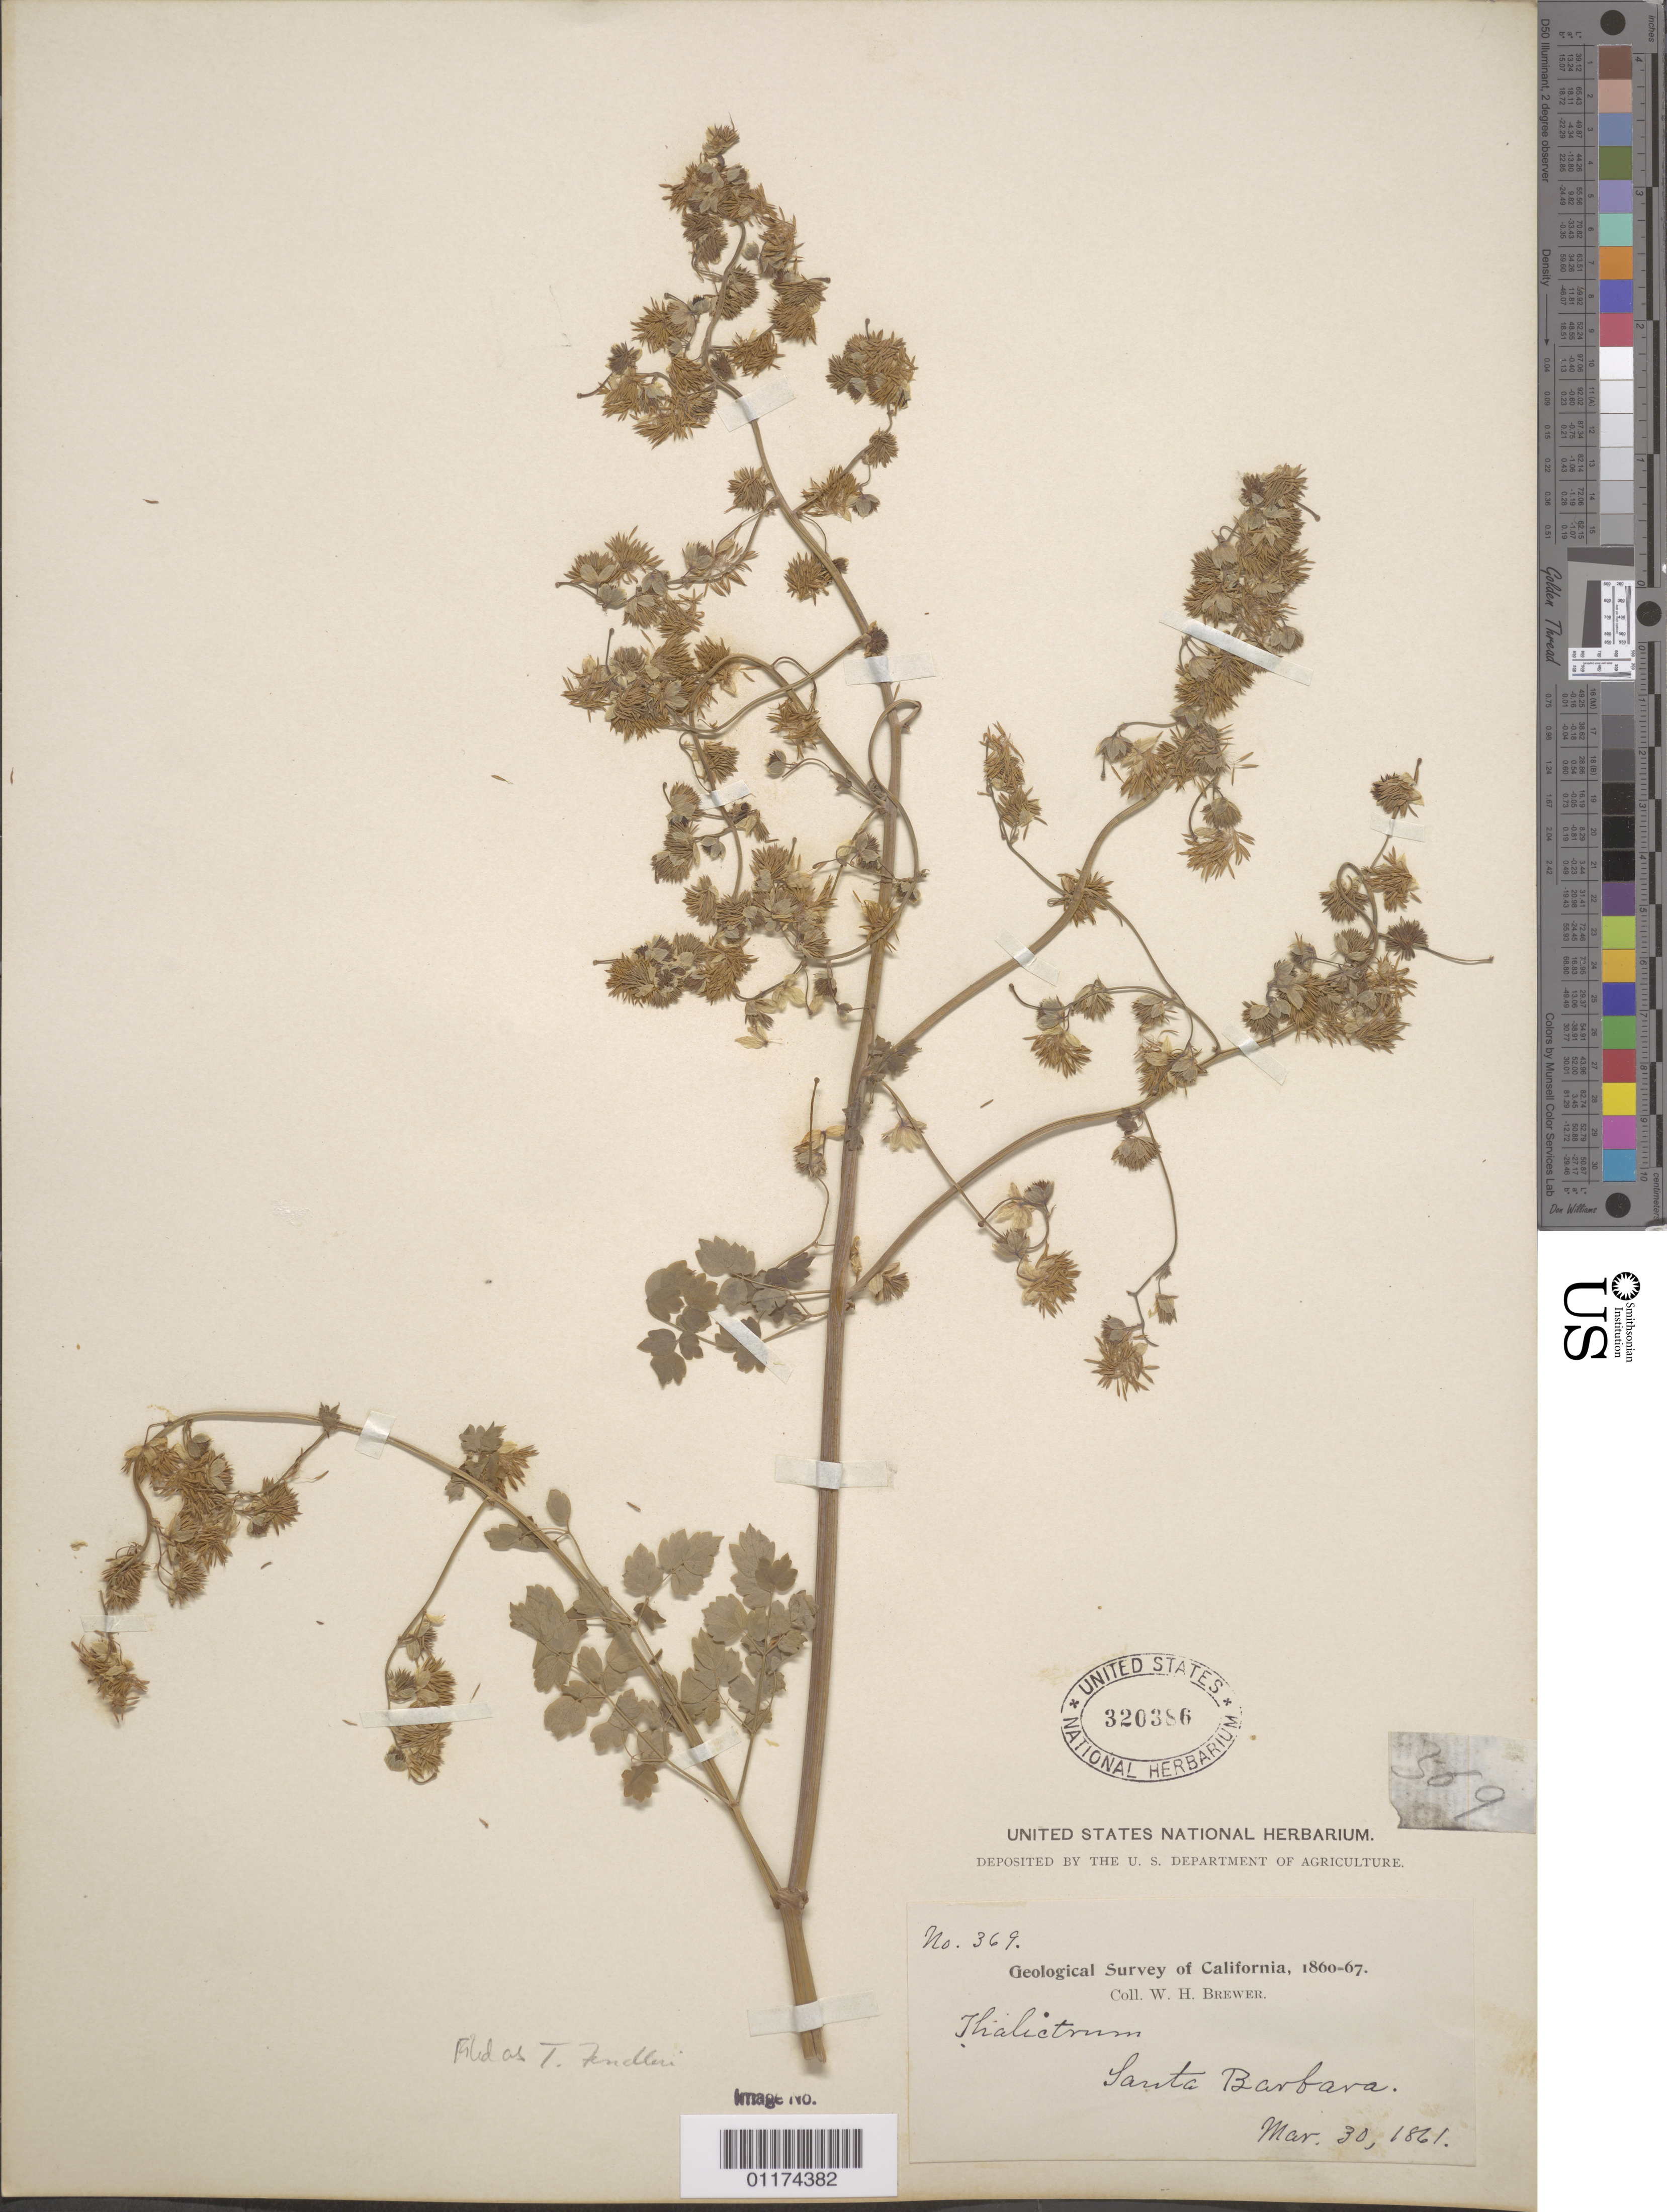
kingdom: Plantae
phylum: Tracheophyta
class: Magnoliopsida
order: Ranunculales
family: Ranunculaceae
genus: Thalictrum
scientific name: Thalictrum fendleri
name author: Engelm. ex A. Gray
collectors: W. H. Brewer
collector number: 369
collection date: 1861-03-30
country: United States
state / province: California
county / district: Santa Barbara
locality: Santa Barbara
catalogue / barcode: US 320386